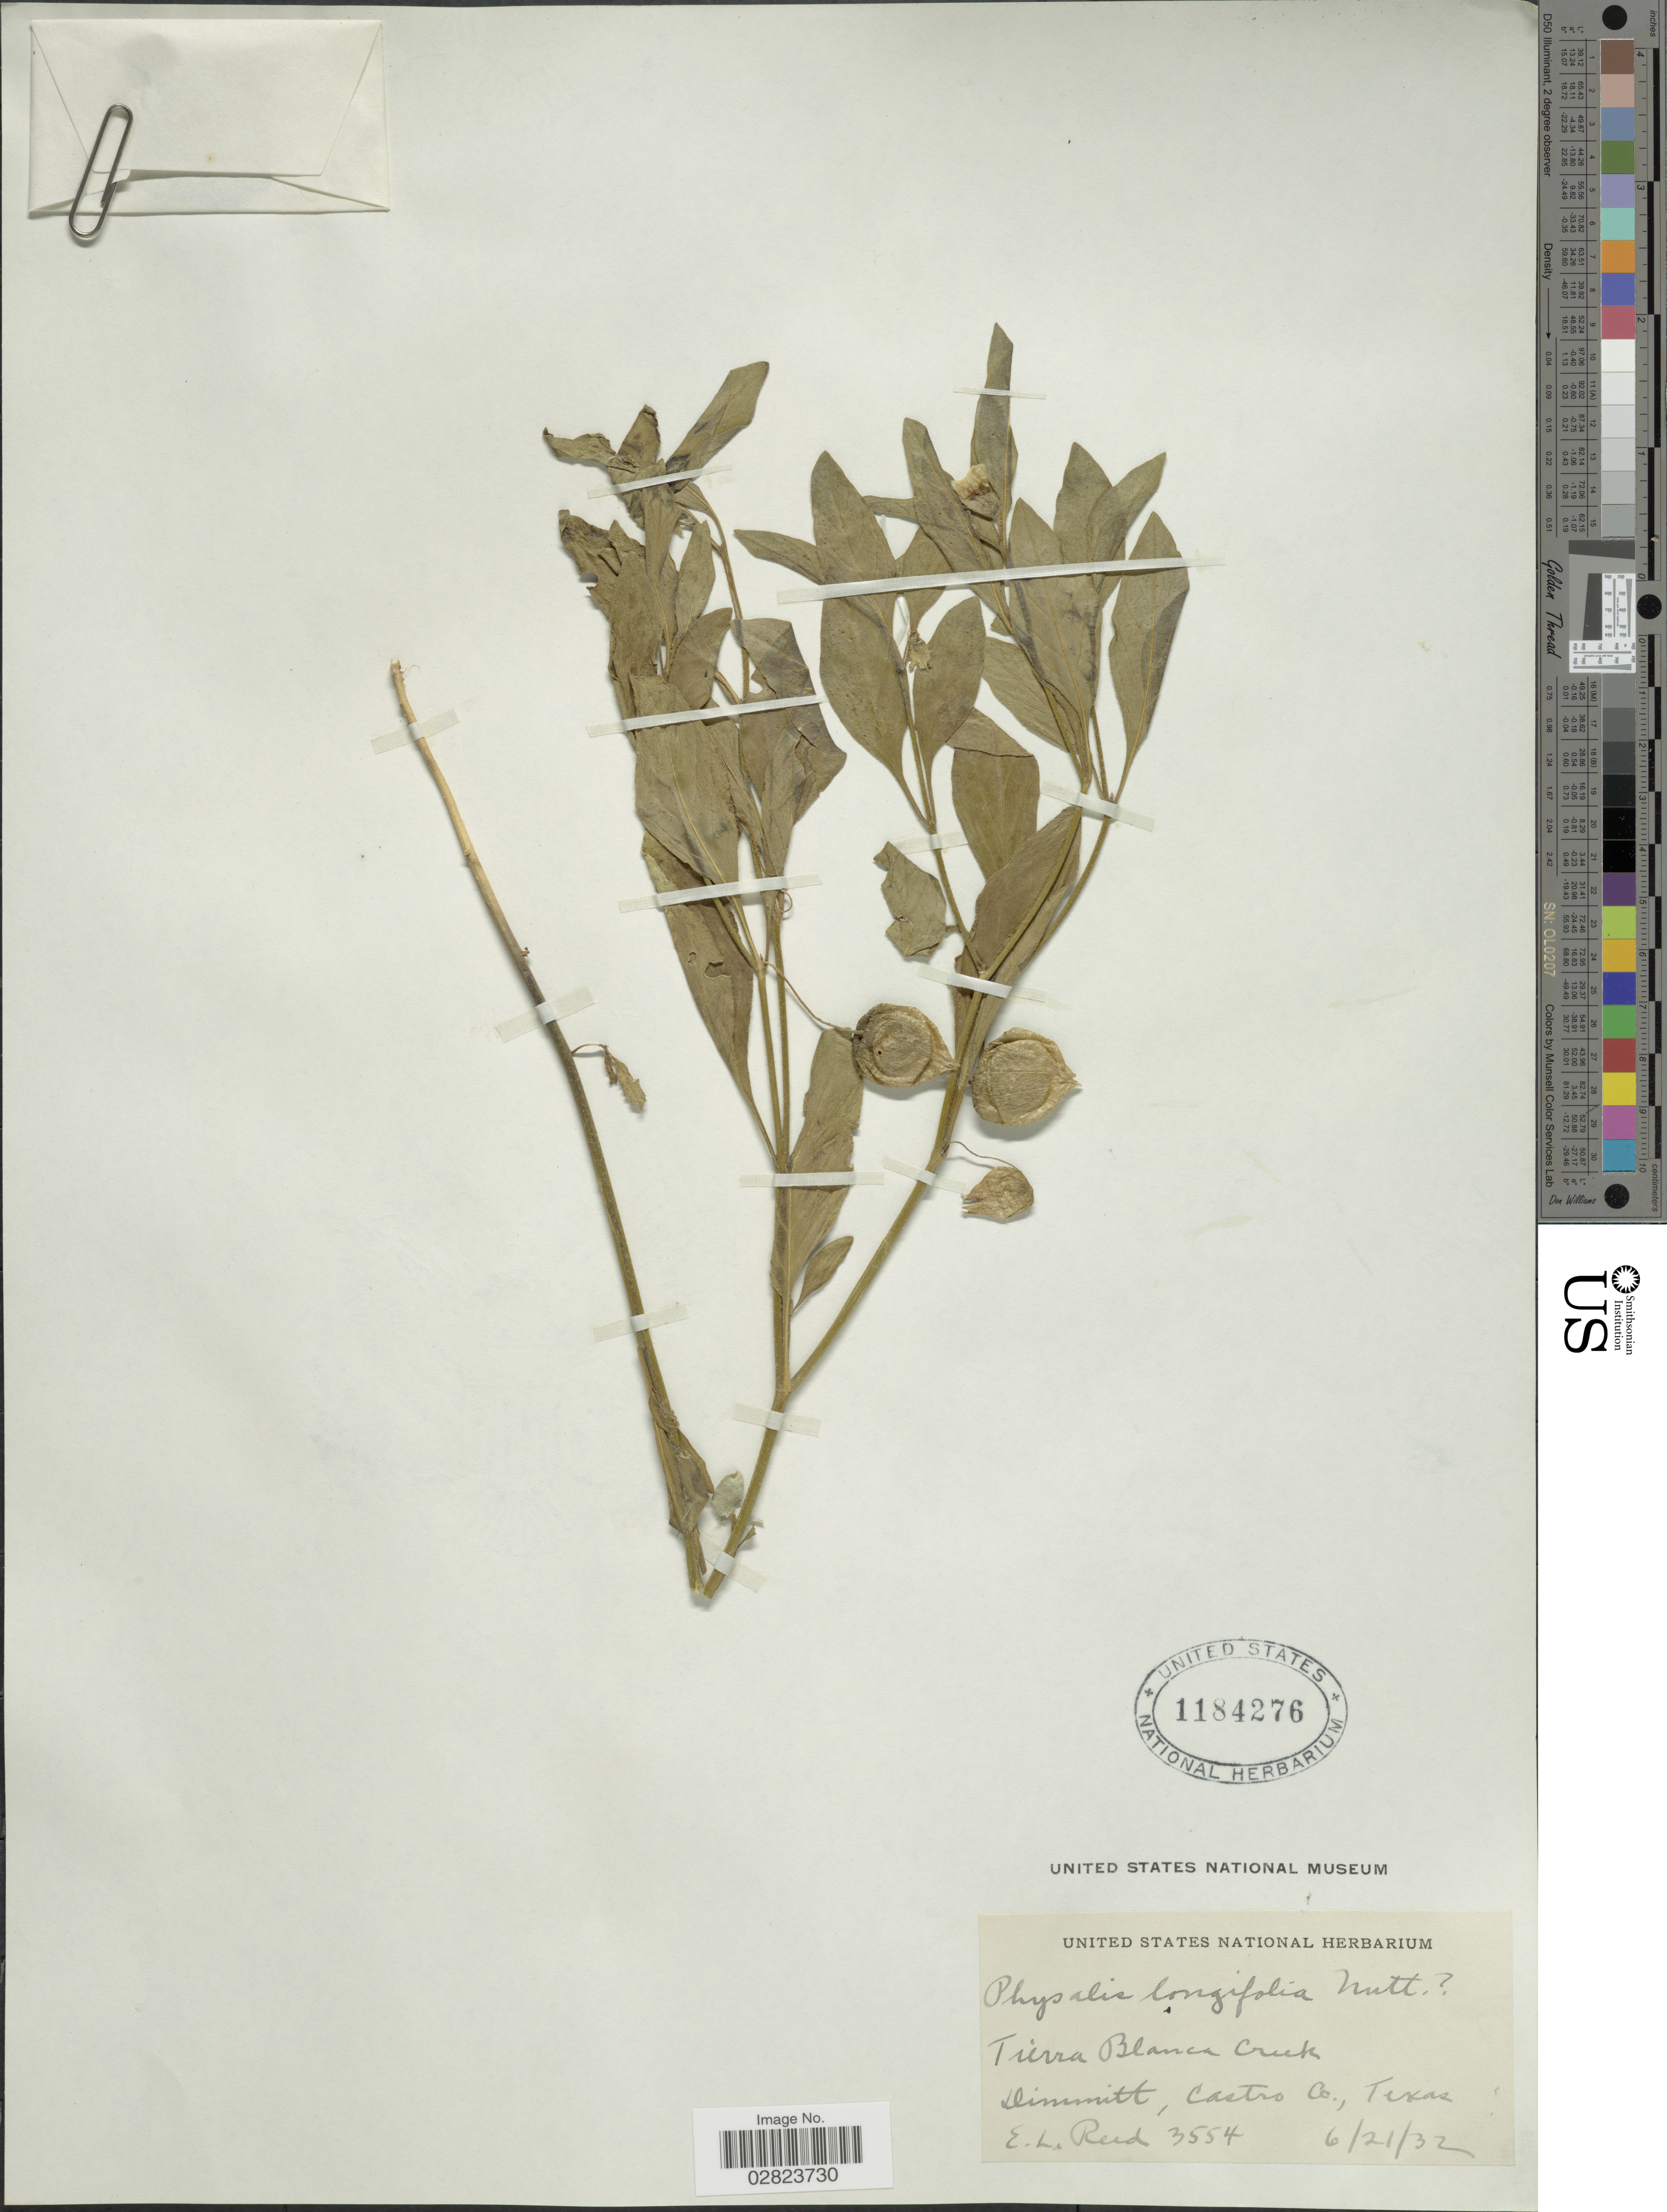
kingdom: Plantae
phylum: Tracheophyta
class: Magnoliopsida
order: Solanales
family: Solanaceae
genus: Physalis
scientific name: Physalis longifolia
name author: Nutt.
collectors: E. Reed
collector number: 3554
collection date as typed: Transcribed d/m/y: 21/6/32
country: United States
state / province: Texas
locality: Tierra Blanca Creek. Dimmitt, Castro Co.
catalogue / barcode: US 1184276